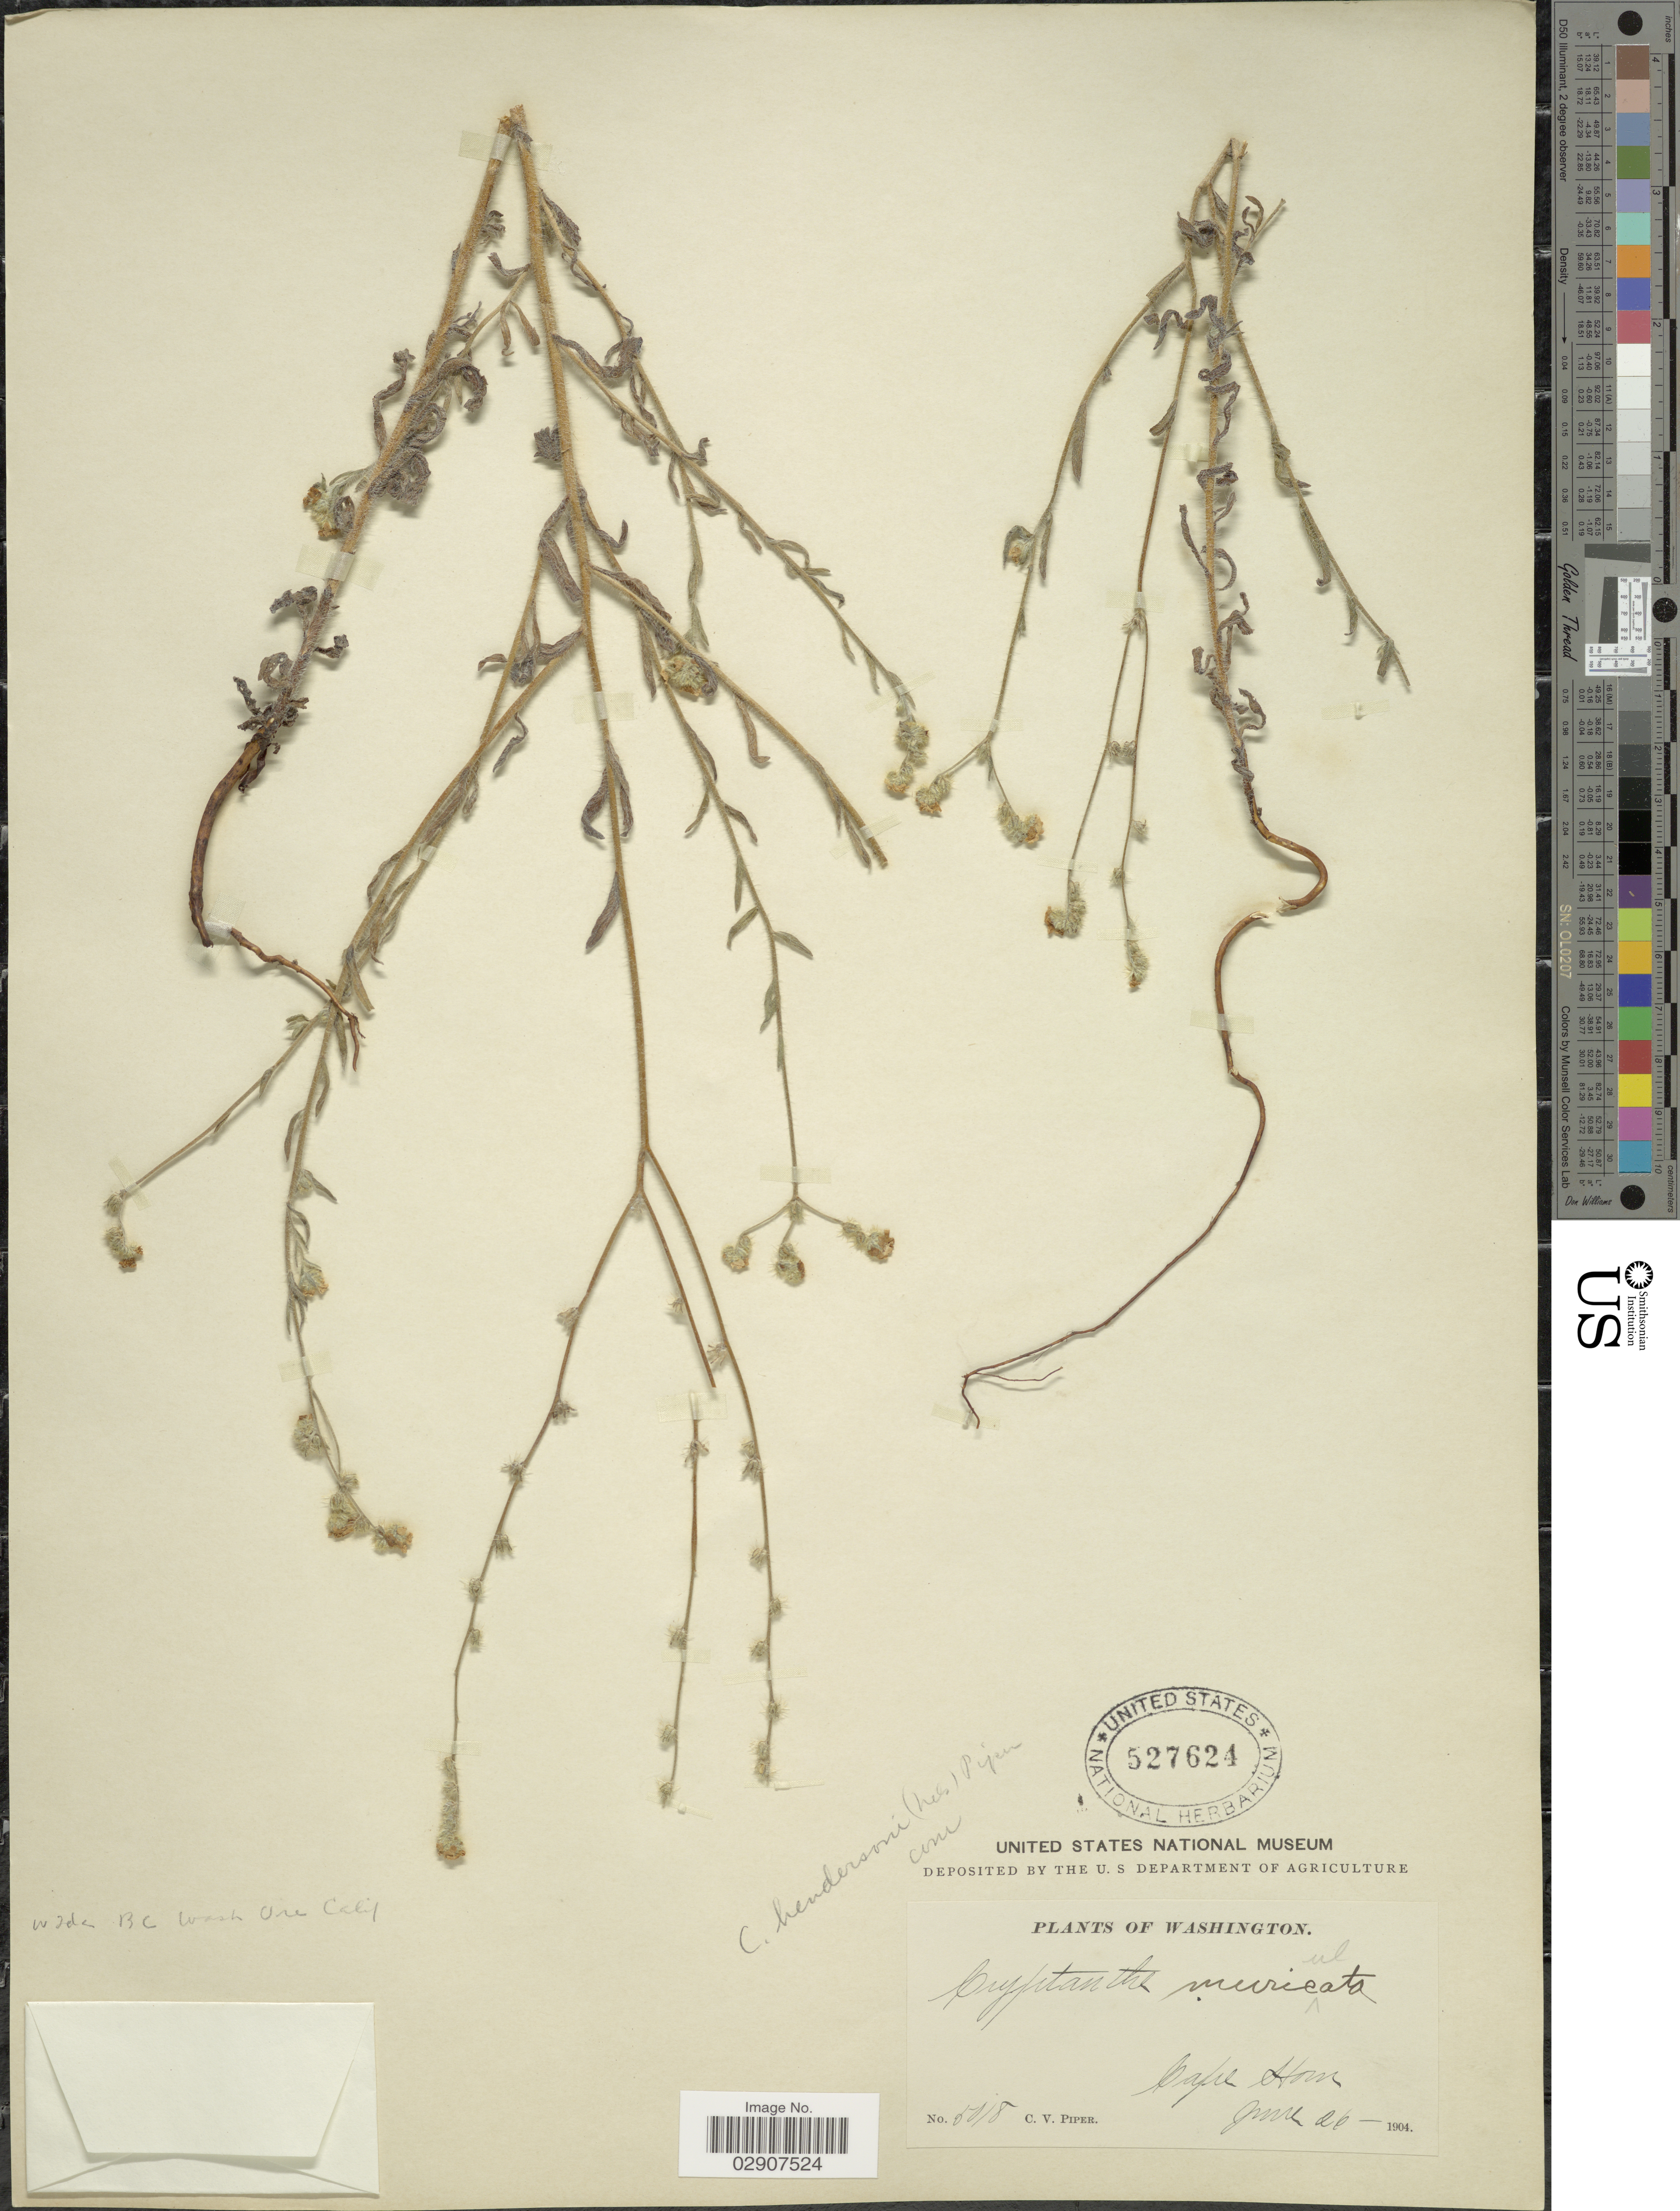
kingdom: Plantae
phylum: Tracheophyta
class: Magnoliopsida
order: Boraginales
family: Boraginaceae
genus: Cryptantha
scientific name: Cryptantha hendersonii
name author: (A. Nelson) A. Nelson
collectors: C. V. Piper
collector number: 5018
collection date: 1904-06-26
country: United States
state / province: Washington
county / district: Skamania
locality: Cape Horn.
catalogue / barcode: US 527624